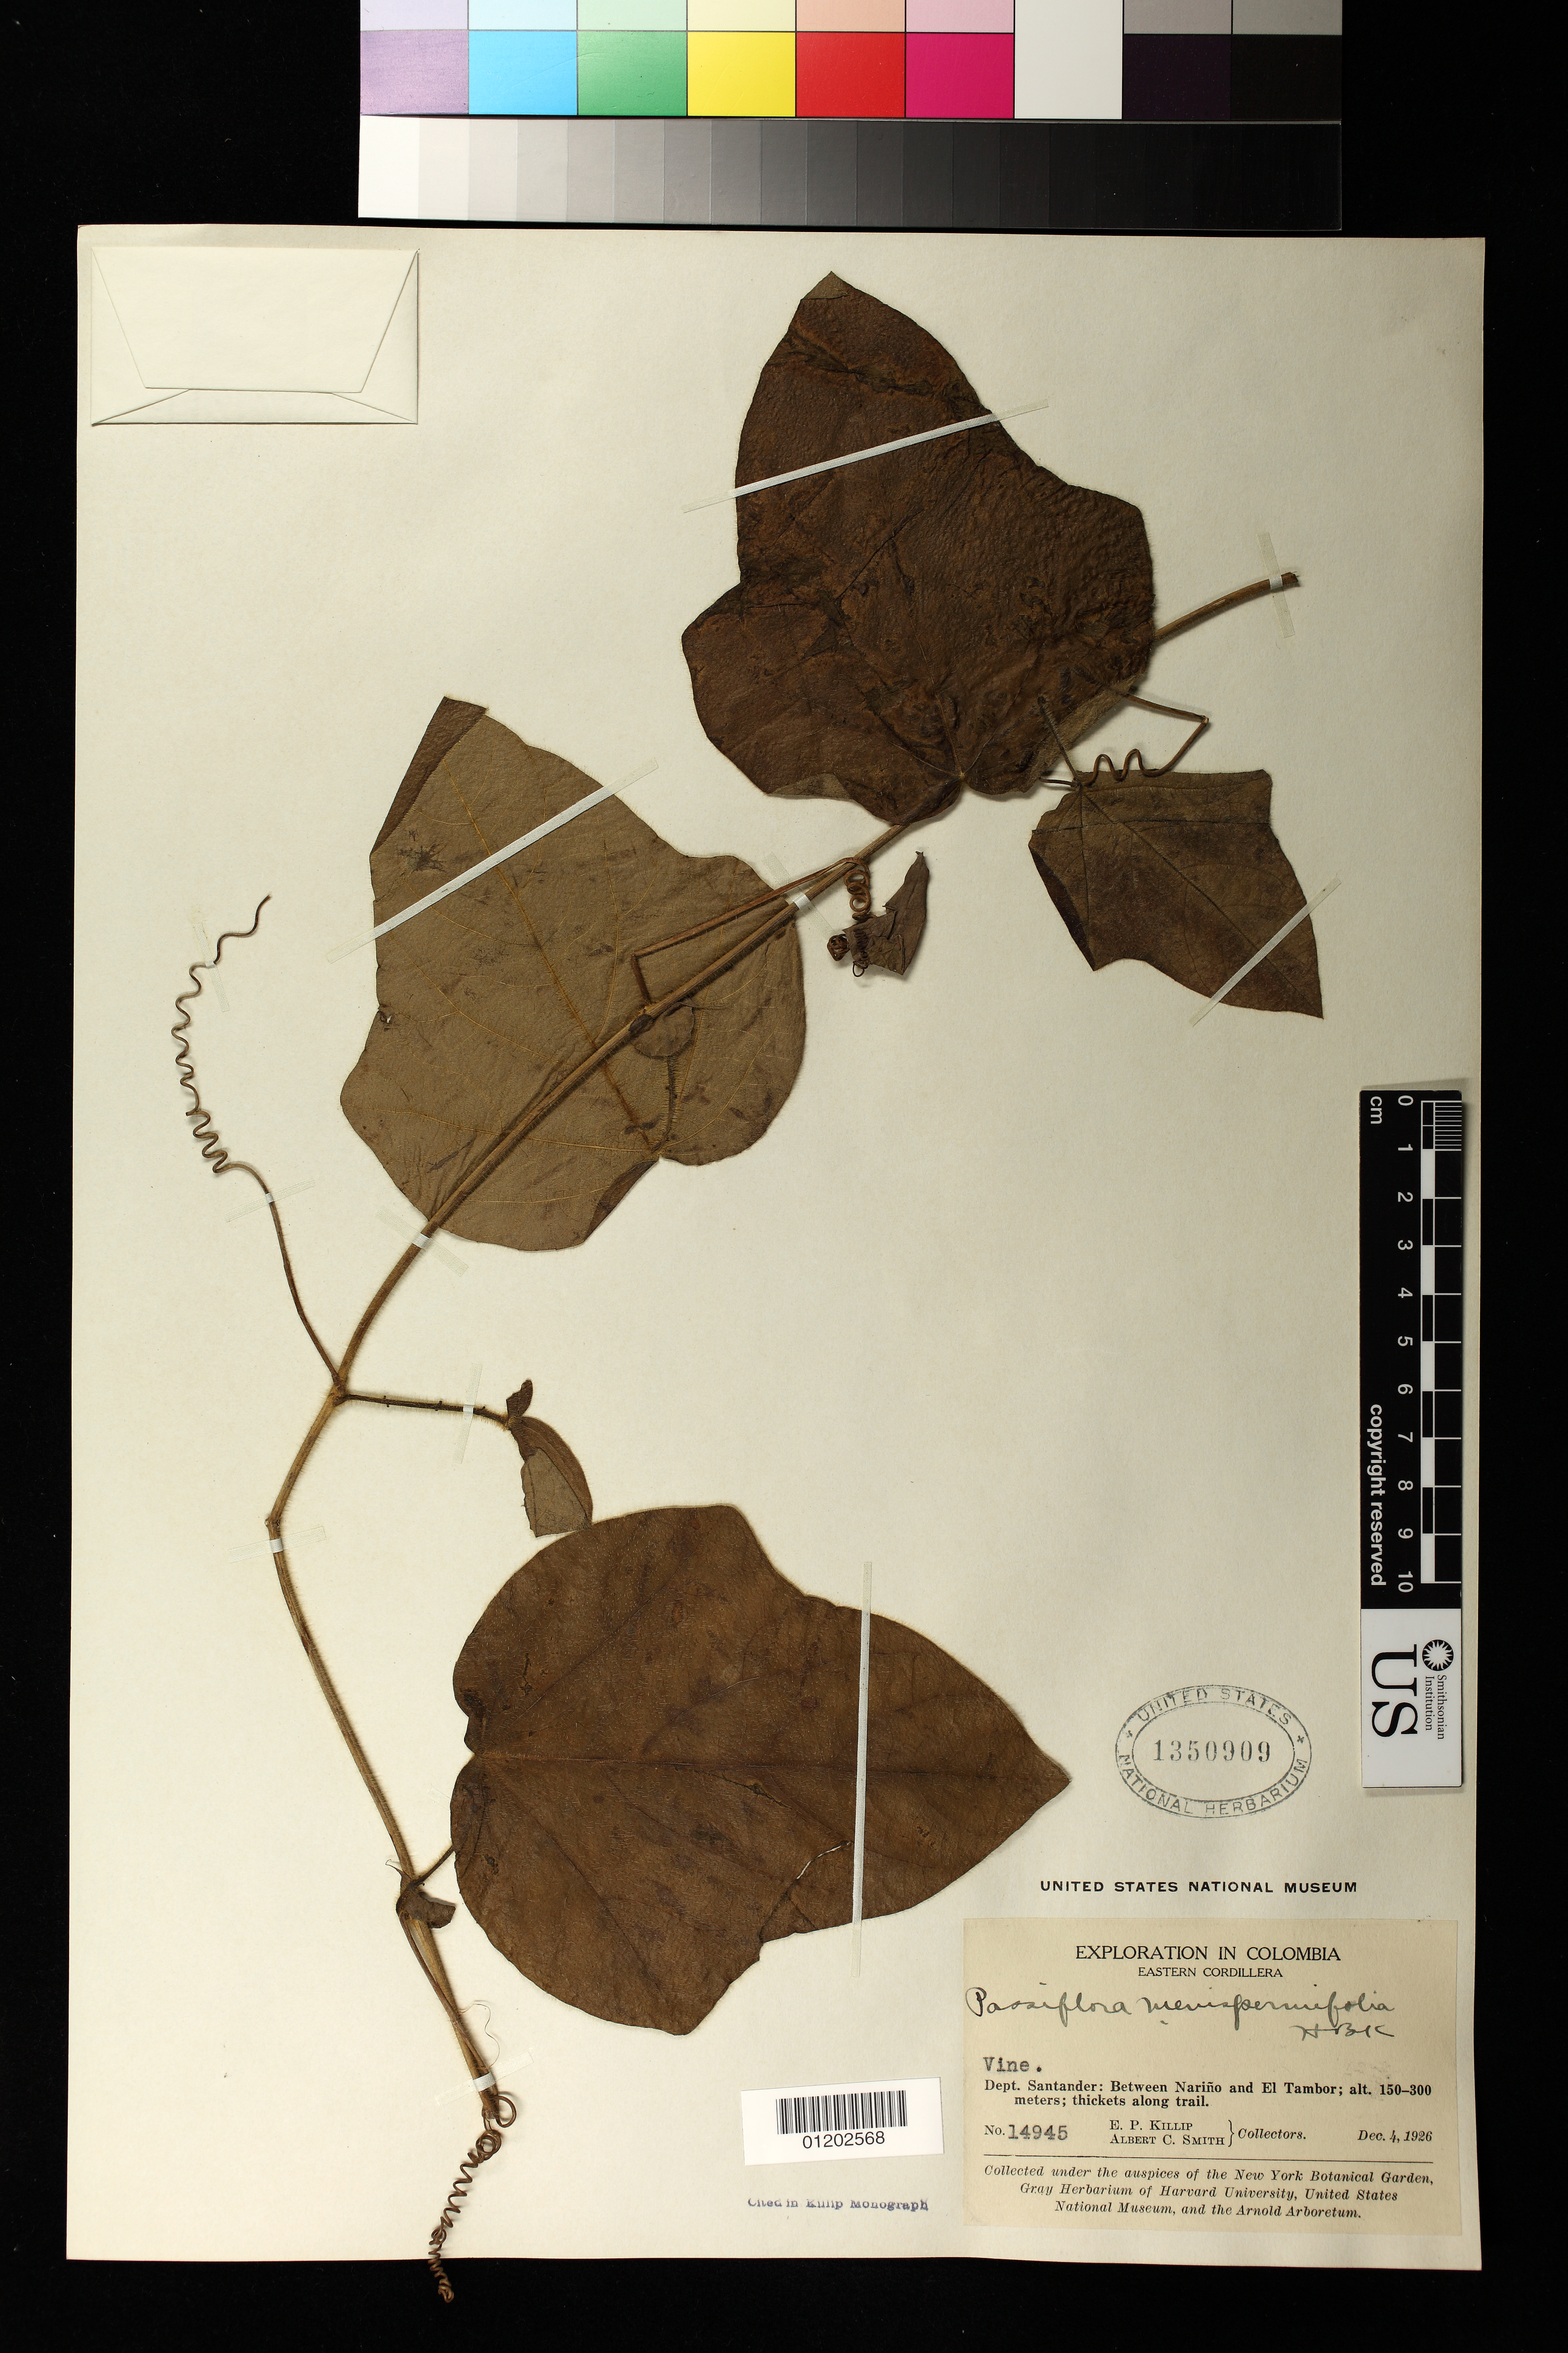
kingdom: Plantae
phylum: Tracheophyta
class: Magnoliopsida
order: Malpighiales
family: Passifloraceae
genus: Passiflora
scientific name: Passiflora menispermifolia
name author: Kunth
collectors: E. P. Killip & A. C. Smith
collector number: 14945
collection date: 1926-12-04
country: Colombia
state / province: Santander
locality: Between Narino and El Tambor [...] thickets along trail.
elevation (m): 150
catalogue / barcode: US 1350909